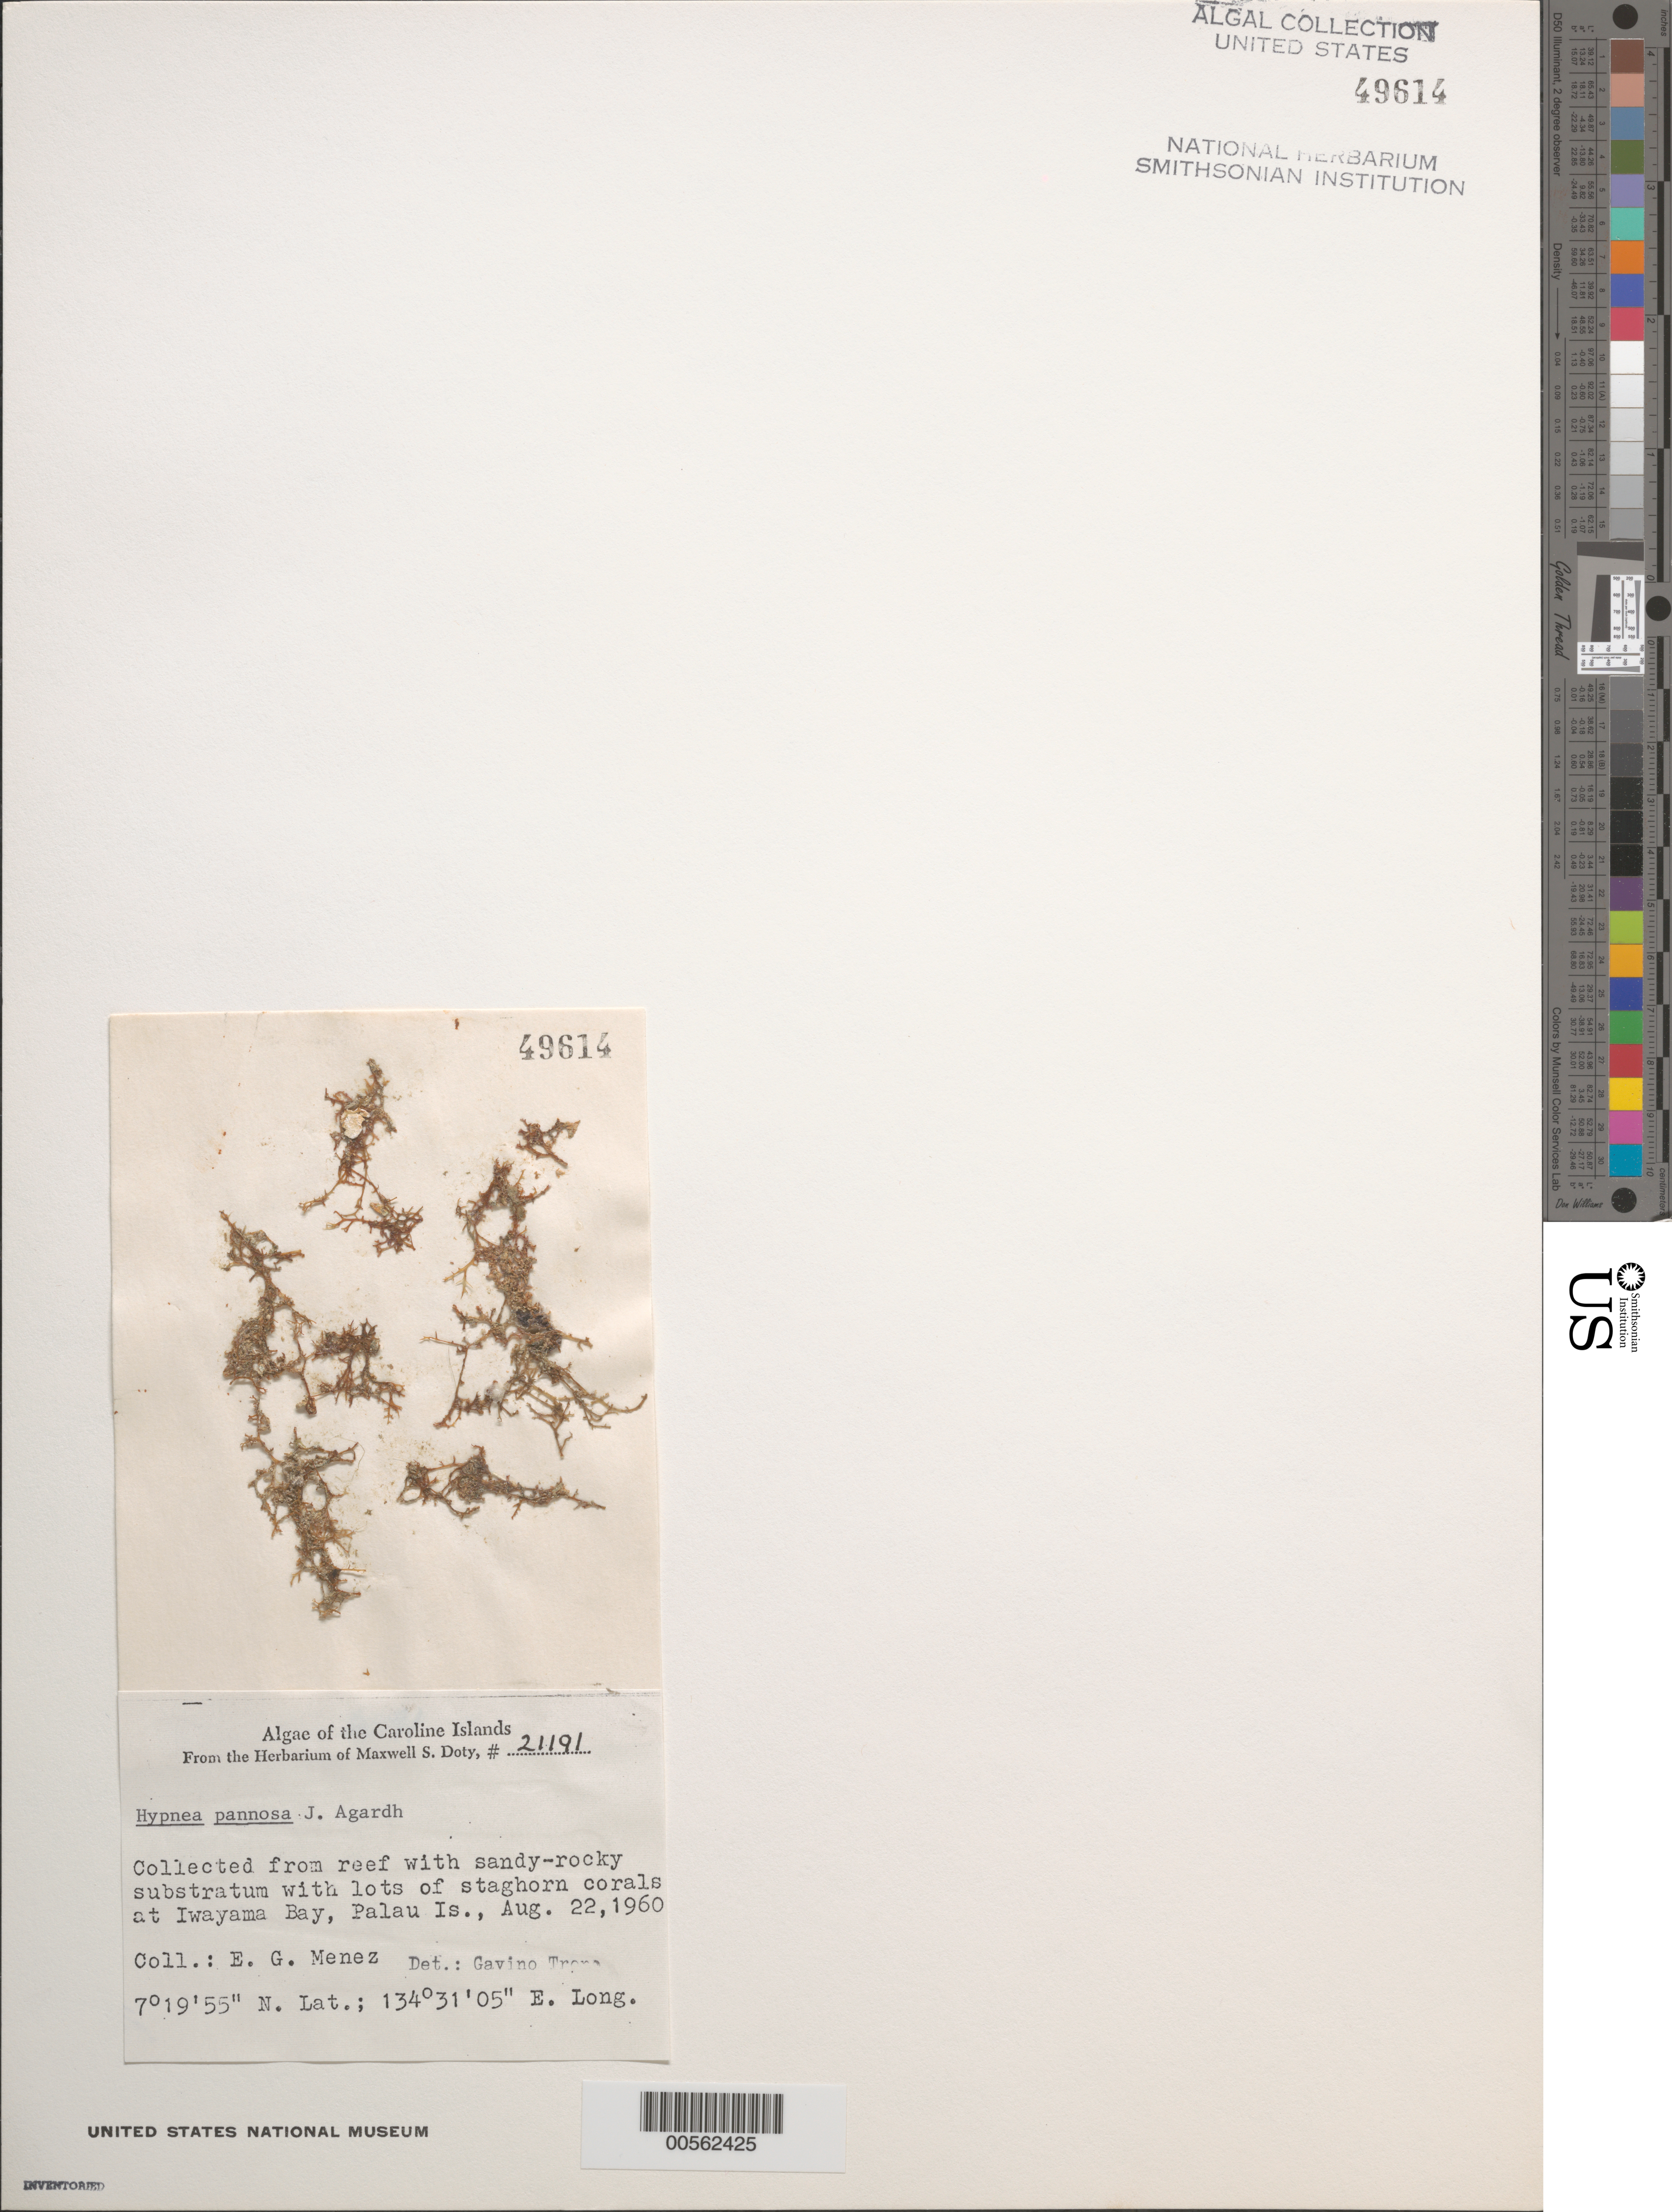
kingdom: Plantae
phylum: Rhodophyta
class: Florideophyceae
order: Gigartinales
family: Cystocloniaceae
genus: Hypnea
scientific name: Hypnea pannosa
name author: J. Agardh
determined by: Trono, Gavino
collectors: Meñez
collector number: MSD 21191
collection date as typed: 22 Aug 1960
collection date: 1960-08-22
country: Palau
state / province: Koror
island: Oreor (Koror)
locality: Iwayama Bay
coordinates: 7 19' 55" N, 134 31' 05" E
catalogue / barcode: US 49614